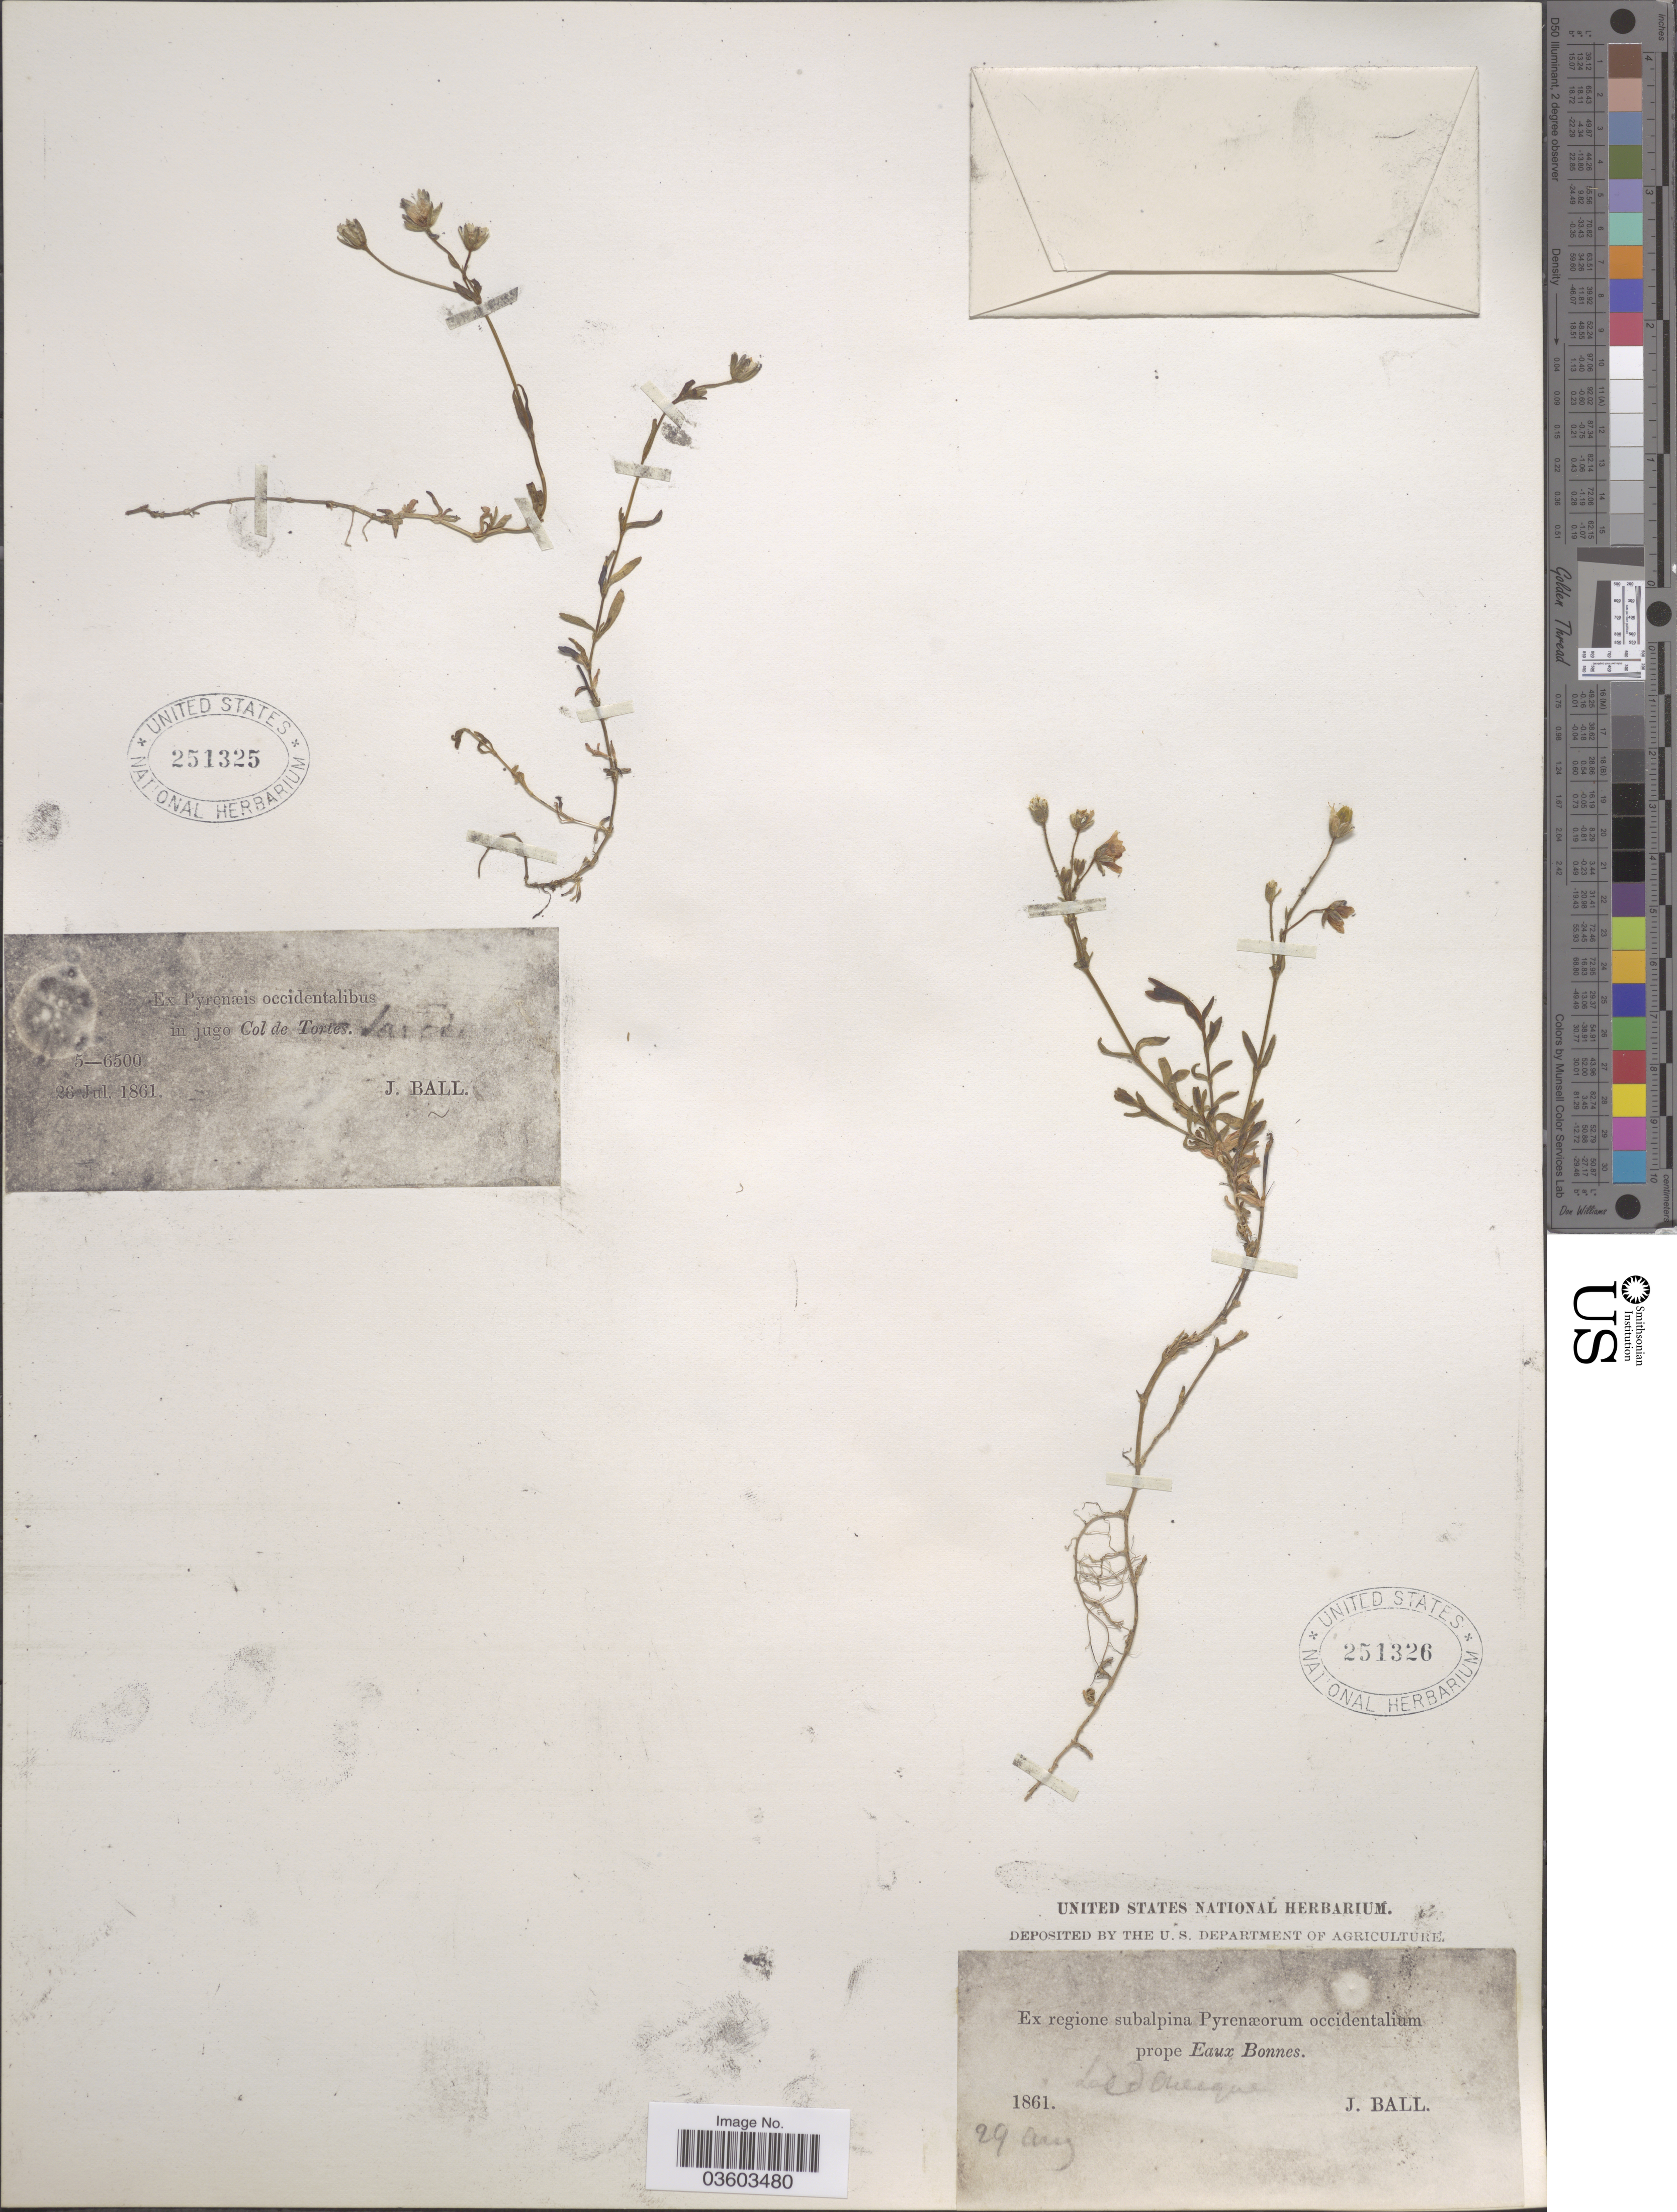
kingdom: Plantae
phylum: Tracheophyta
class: Magnoliopsida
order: Caryophyllales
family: Caryophyllaceae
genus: Cerastium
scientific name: Cerastium sp.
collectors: J. Ball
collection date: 1861-08-29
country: France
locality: Ex regione subalpina Pyrenæorum occidentalium prope Eaux Bonnes. Lac'd Ouesque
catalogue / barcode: US 251326-2